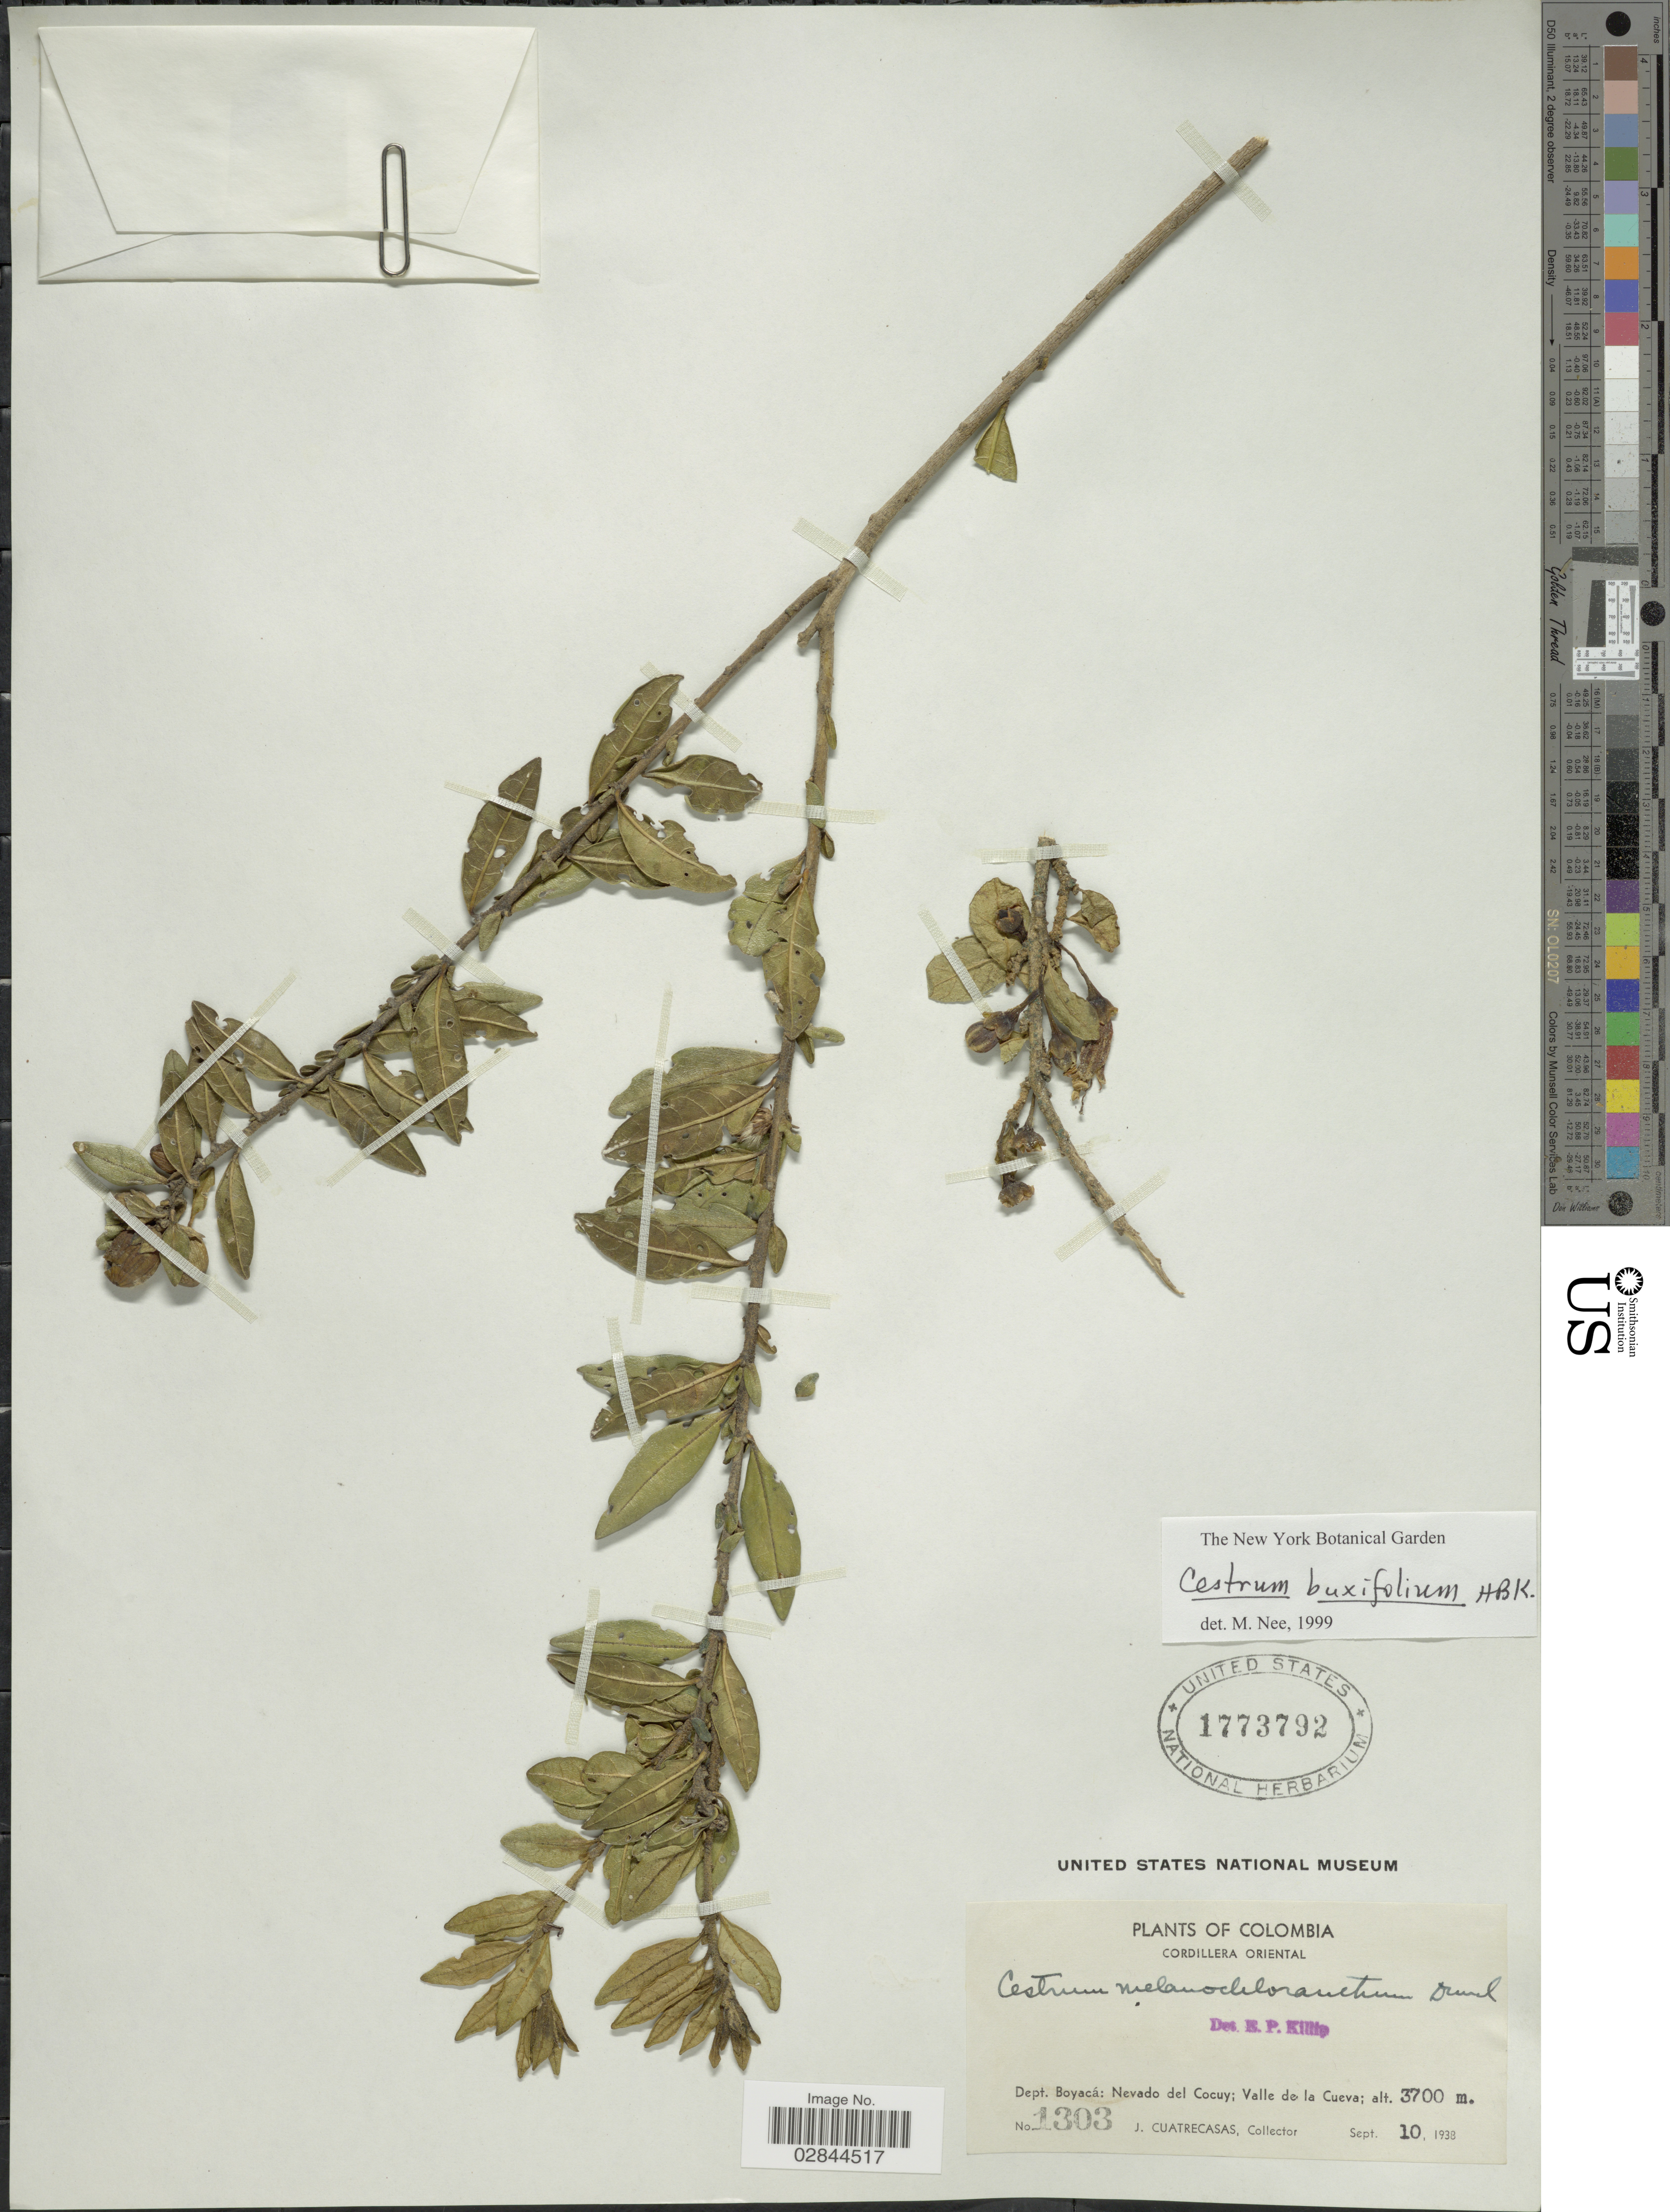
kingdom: Plantae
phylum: Tracheophyta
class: Magnoliopsida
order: Solanales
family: Solanaceae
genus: Cestrum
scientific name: Cestrum buxifolium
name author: Kunth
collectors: J. Cuatrecasas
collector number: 1303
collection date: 1938-09-10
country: Colombia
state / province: Boyacá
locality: Cordillera Oriental. Dept. Boyacá: Nevado del Cocuy; Valle de la Cueva.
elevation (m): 3700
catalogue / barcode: US 1773792